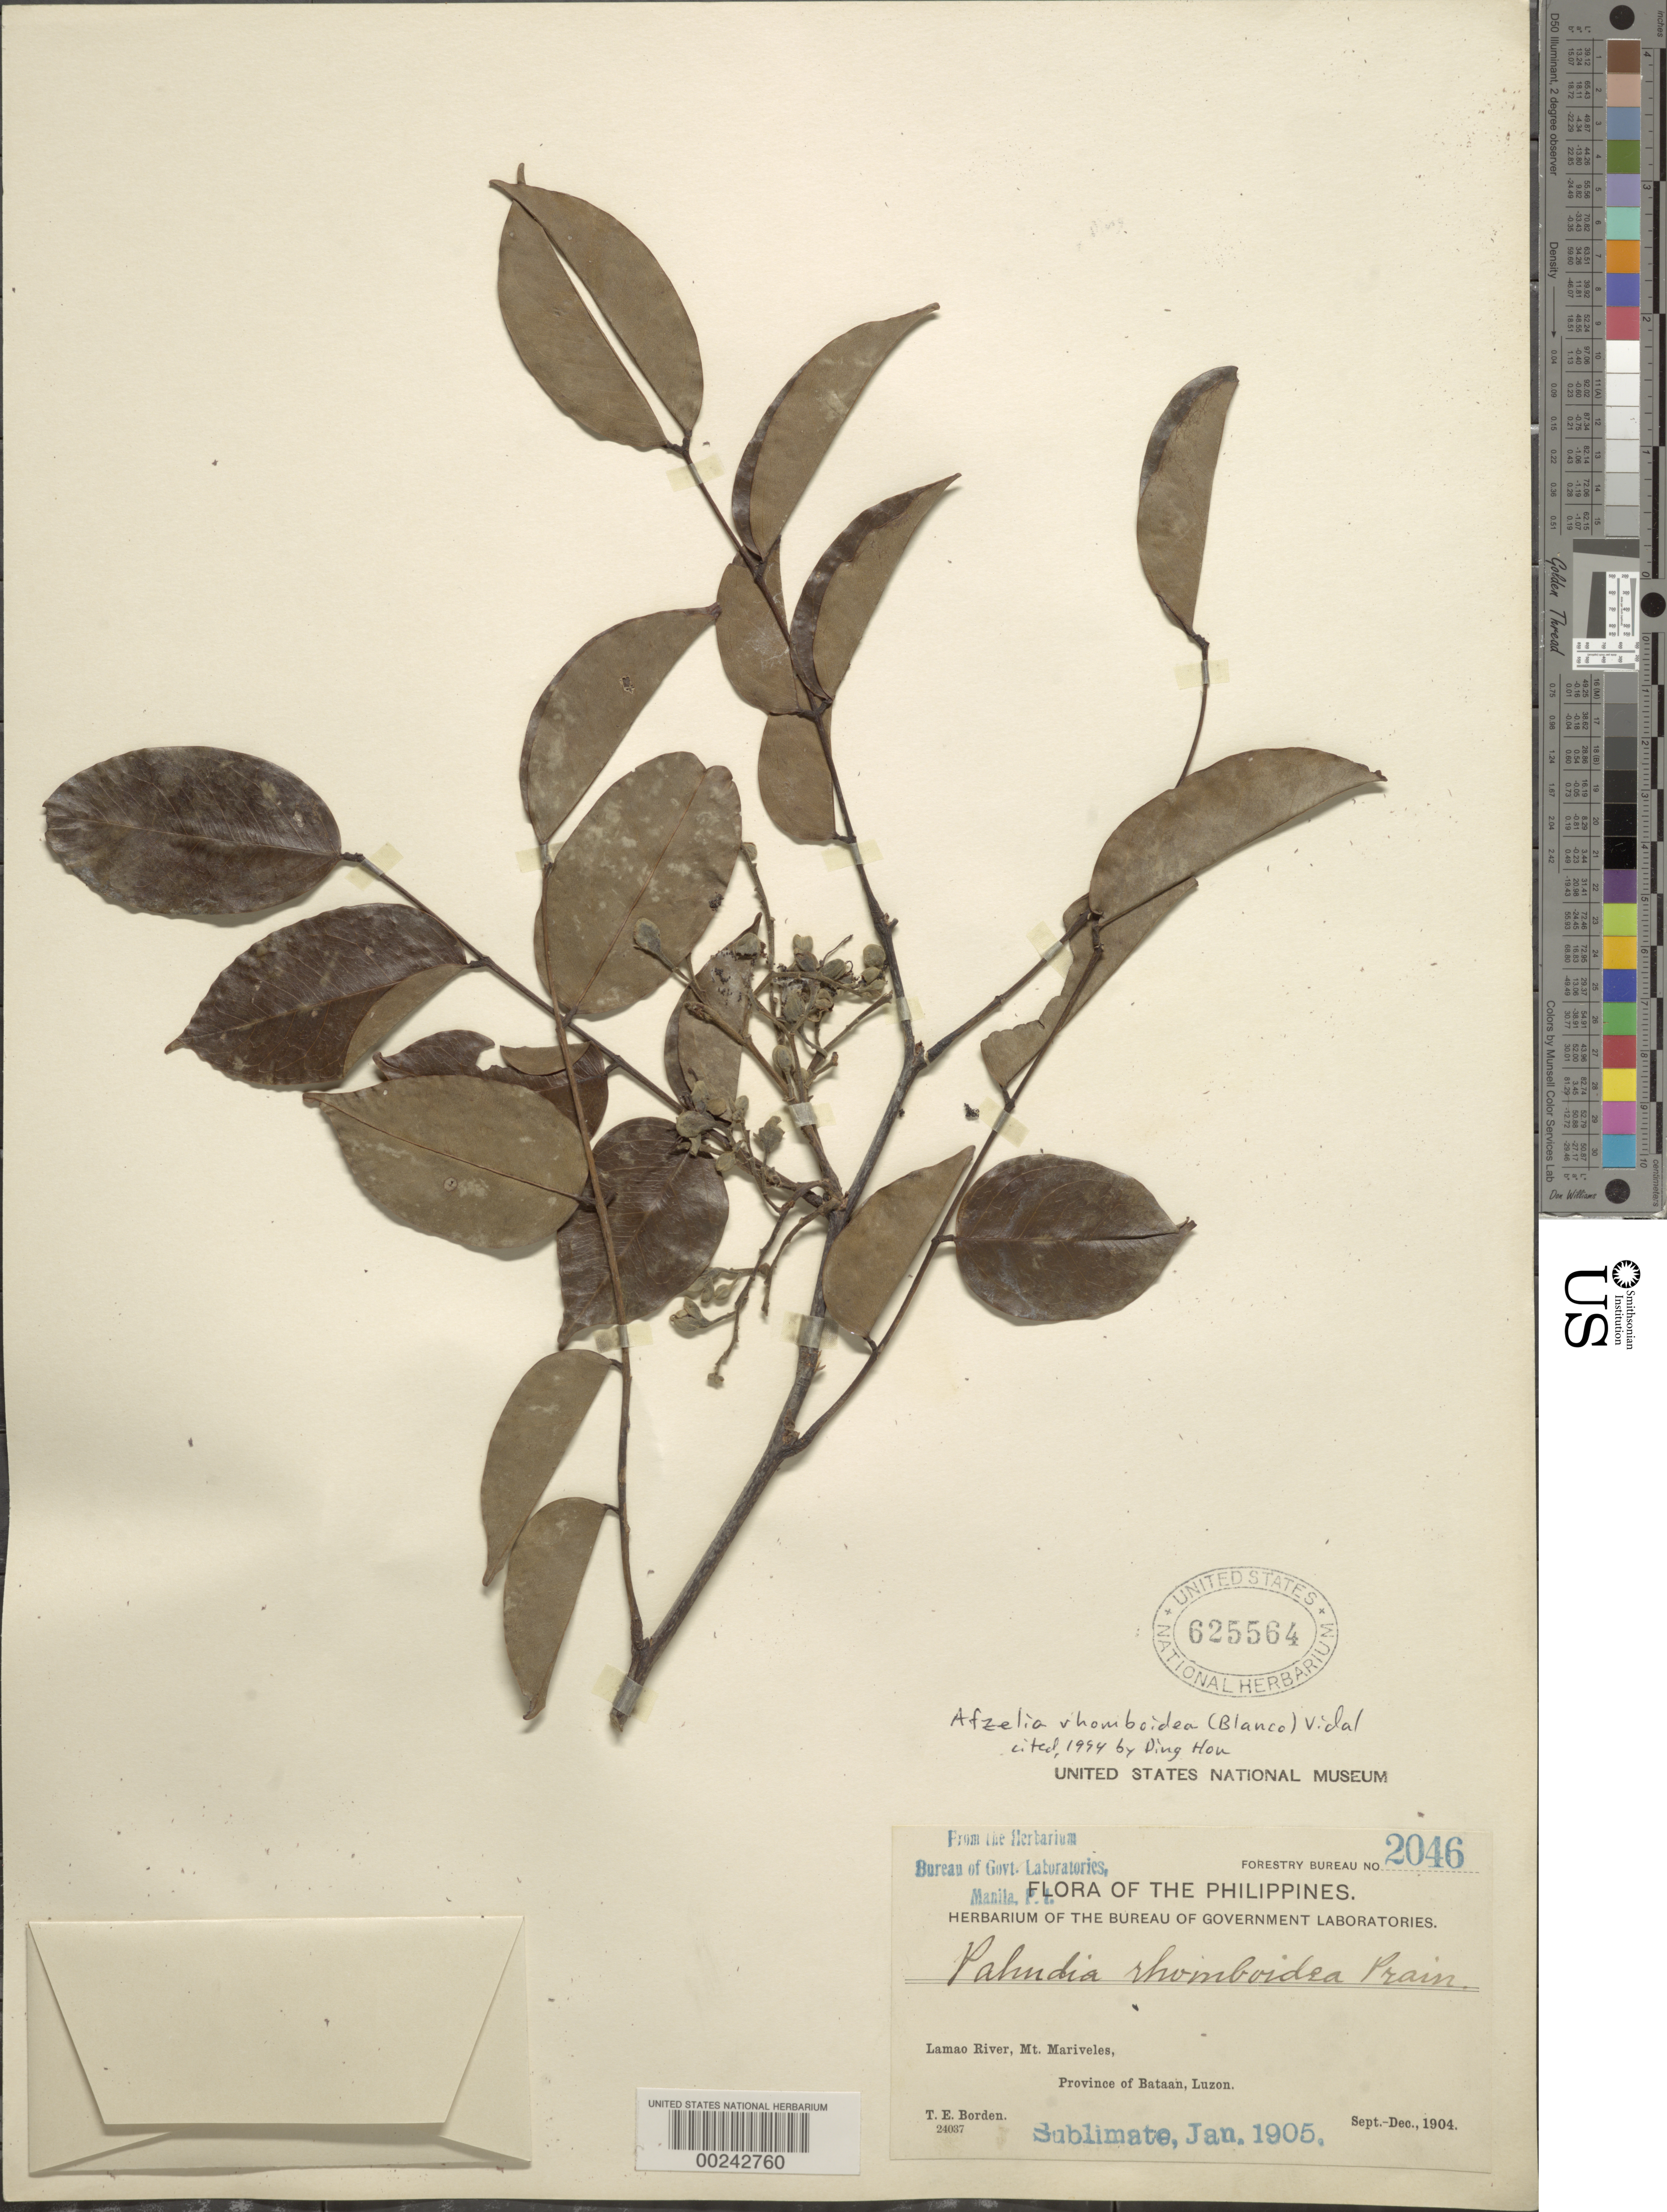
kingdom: Plantae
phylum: Tracheophyta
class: Magnoliopsida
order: Fabales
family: Fabaceae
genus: Afzelia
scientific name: Afzelia rhomboidea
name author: (Blanco) S. Vidal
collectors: T. E. Borden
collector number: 2046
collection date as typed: Sep 1904 to -- Dec 1904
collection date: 1904-09/1904-12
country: Philippines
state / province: Central Luzon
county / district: Bataan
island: Luzon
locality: Lamao River, Mt. Mariveles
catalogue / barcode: US 625564